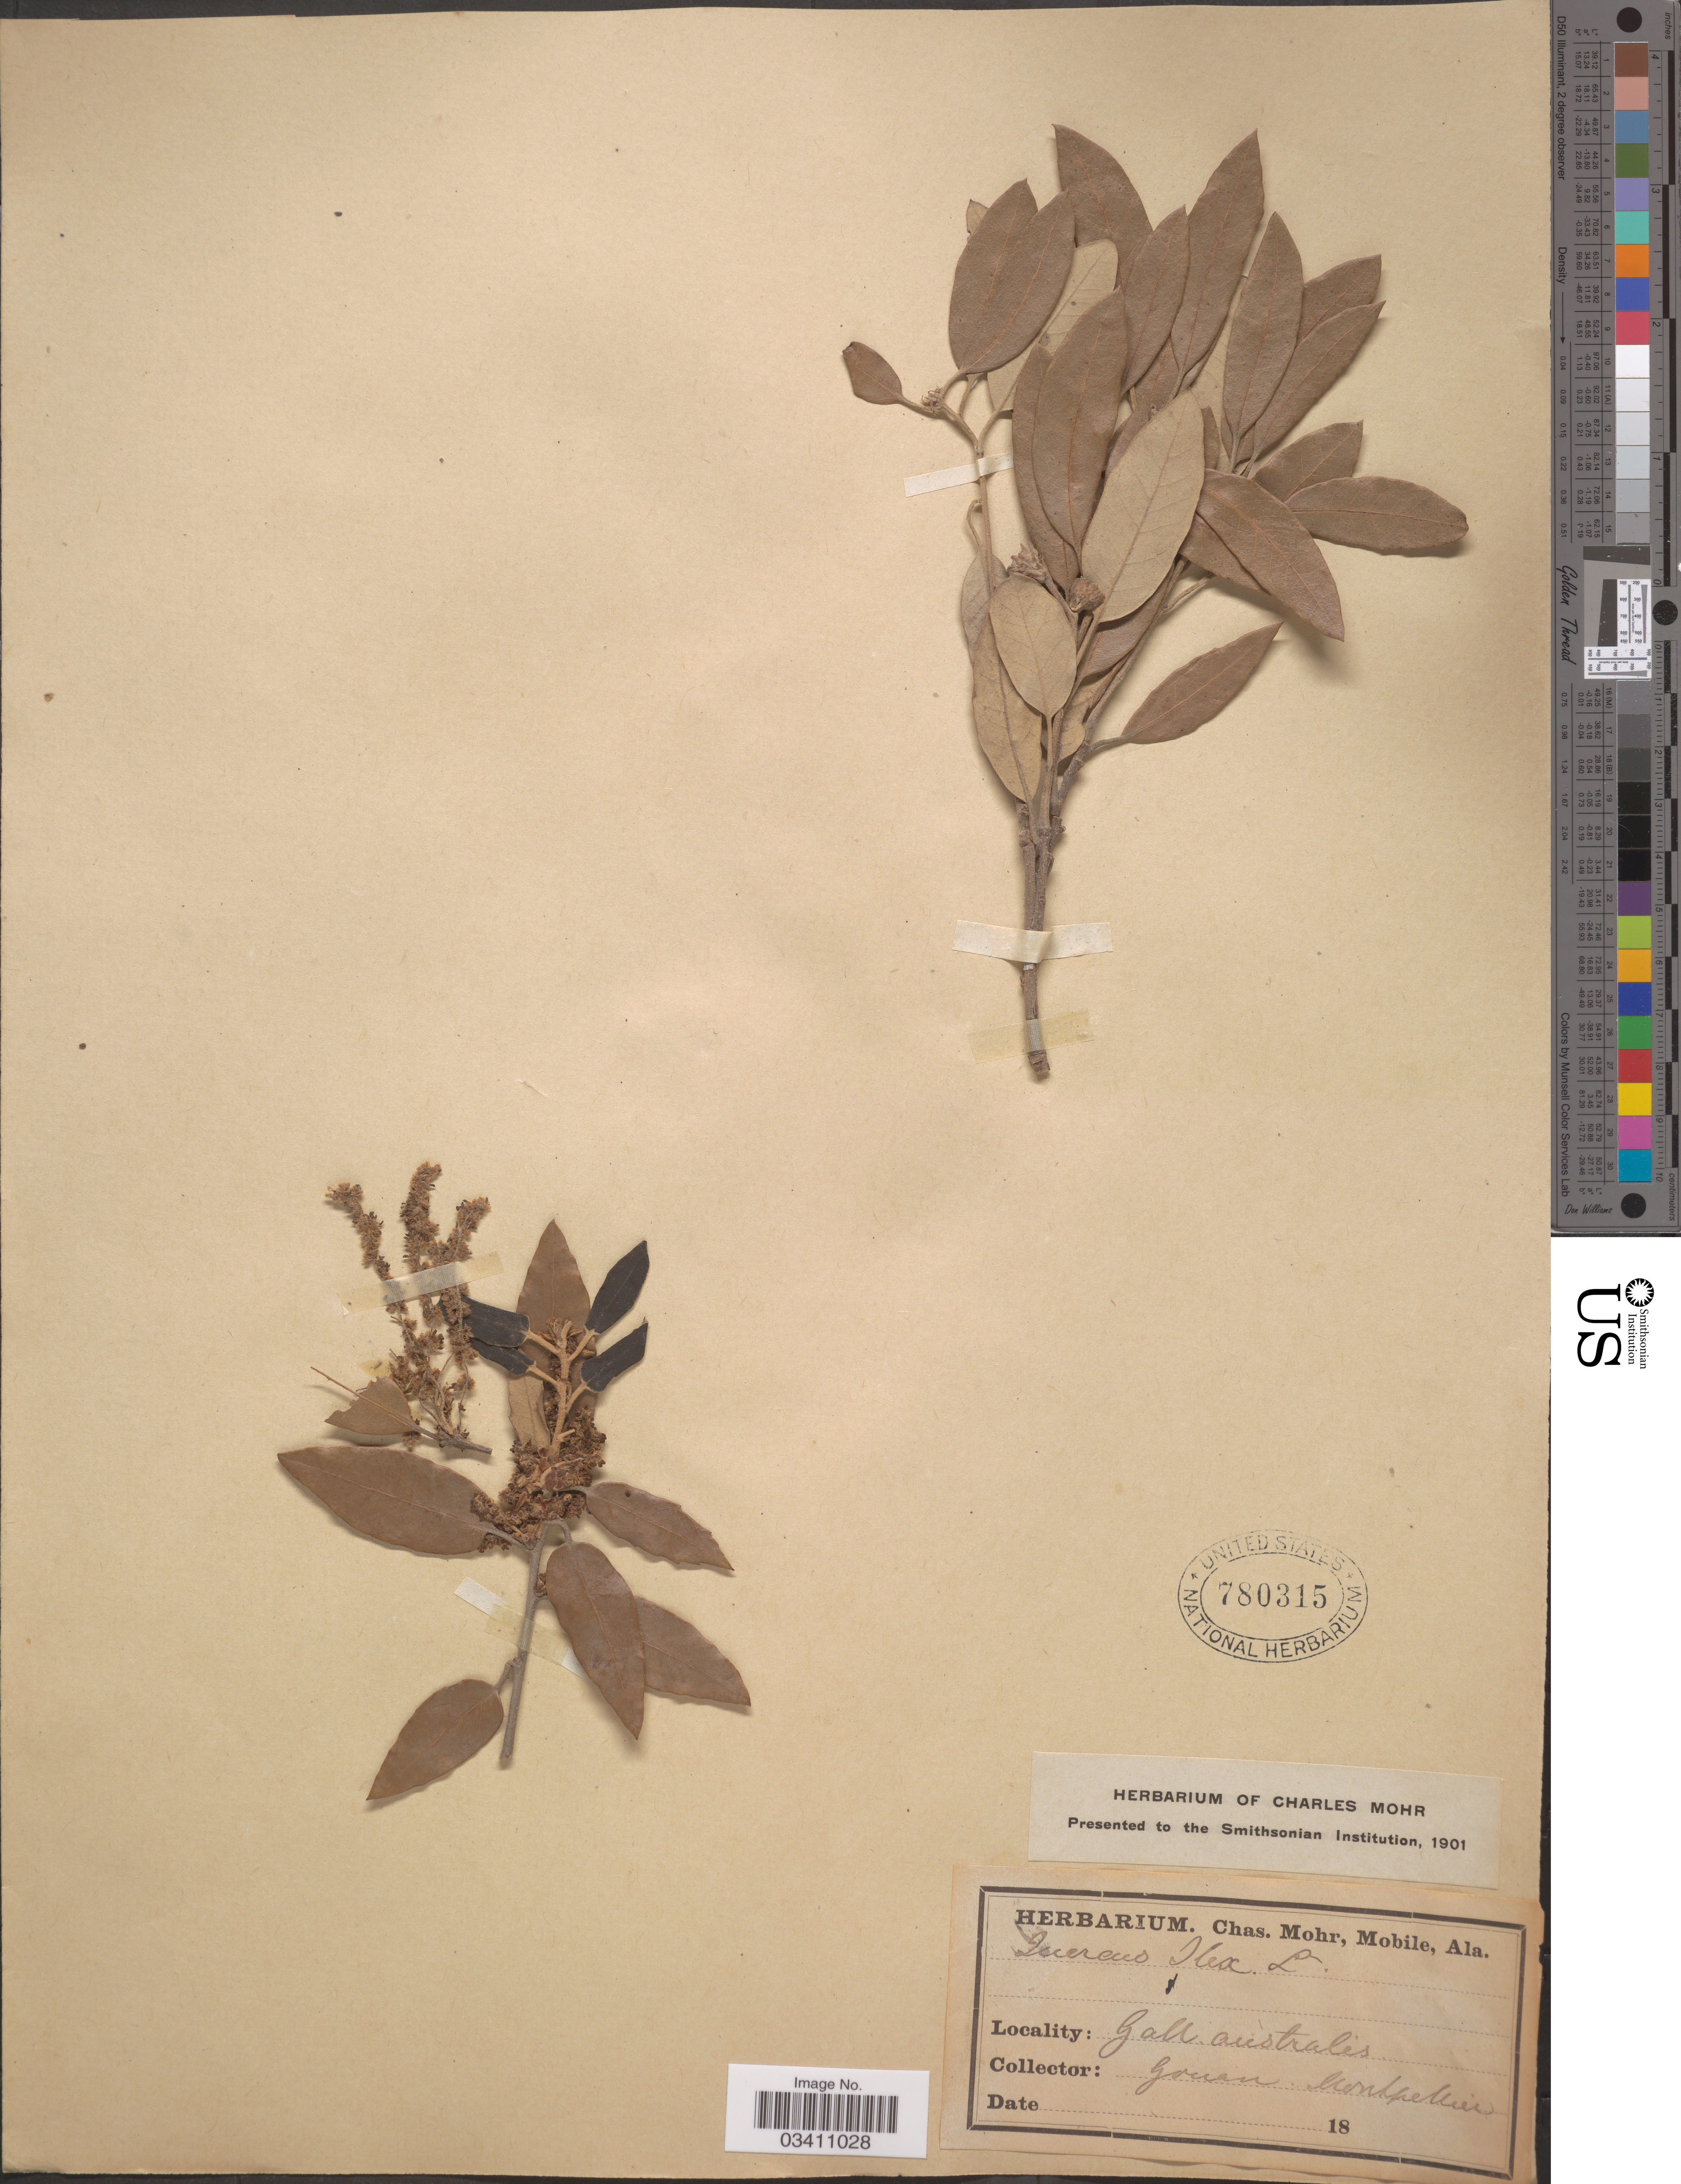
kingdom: Plantae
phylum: Tracheophyta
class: Magnoliopsida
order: Fagales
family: Fagaceae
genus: Quercus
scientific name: Quercus ilex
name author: Lour.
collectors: -. Gouan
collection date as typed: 18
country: France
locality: Gall. australis. Montpellier.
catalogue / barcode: US 780315